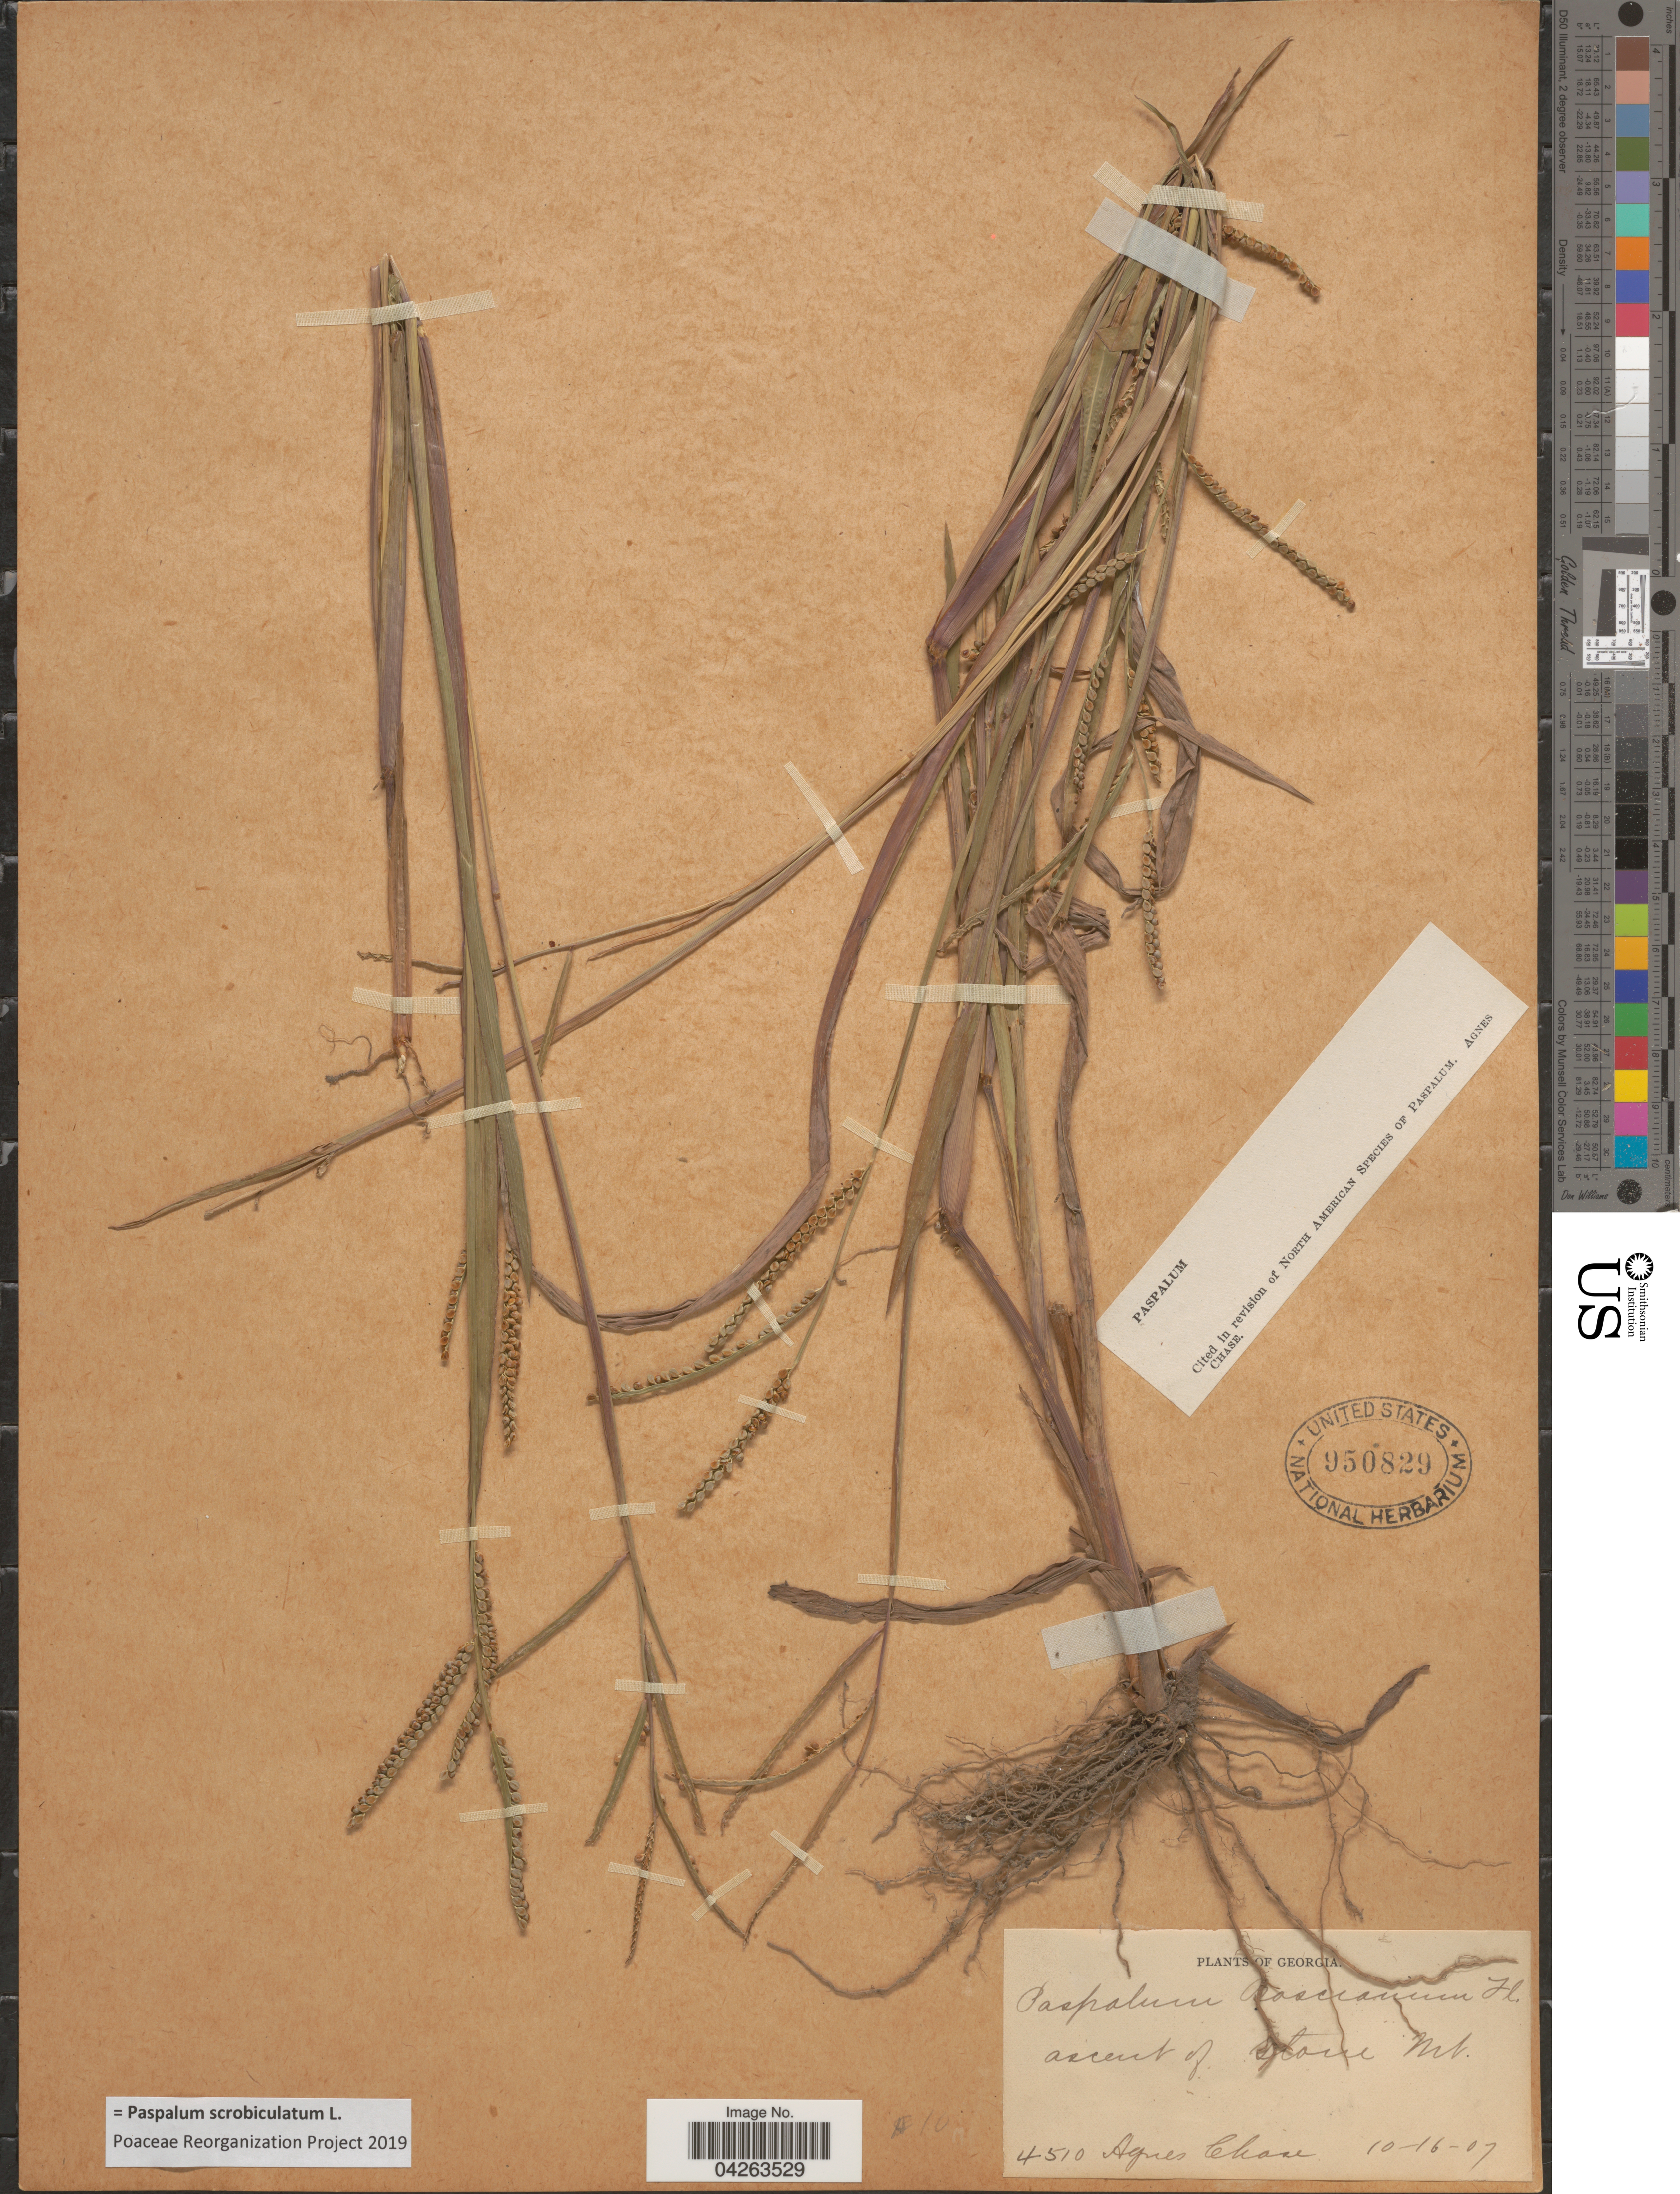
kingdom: Plantae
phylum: Tracheophyta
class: Liliopsida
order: Poales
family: Poaceae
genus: Paspalum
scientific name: Paspalum scrobiculatum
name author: L.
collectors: A. Chase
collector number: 4510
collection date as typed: Transcribed d/m/y: 16/10/7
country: United States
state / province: Georgia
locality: Ascent of Stone Mt.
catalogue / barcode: US 950829